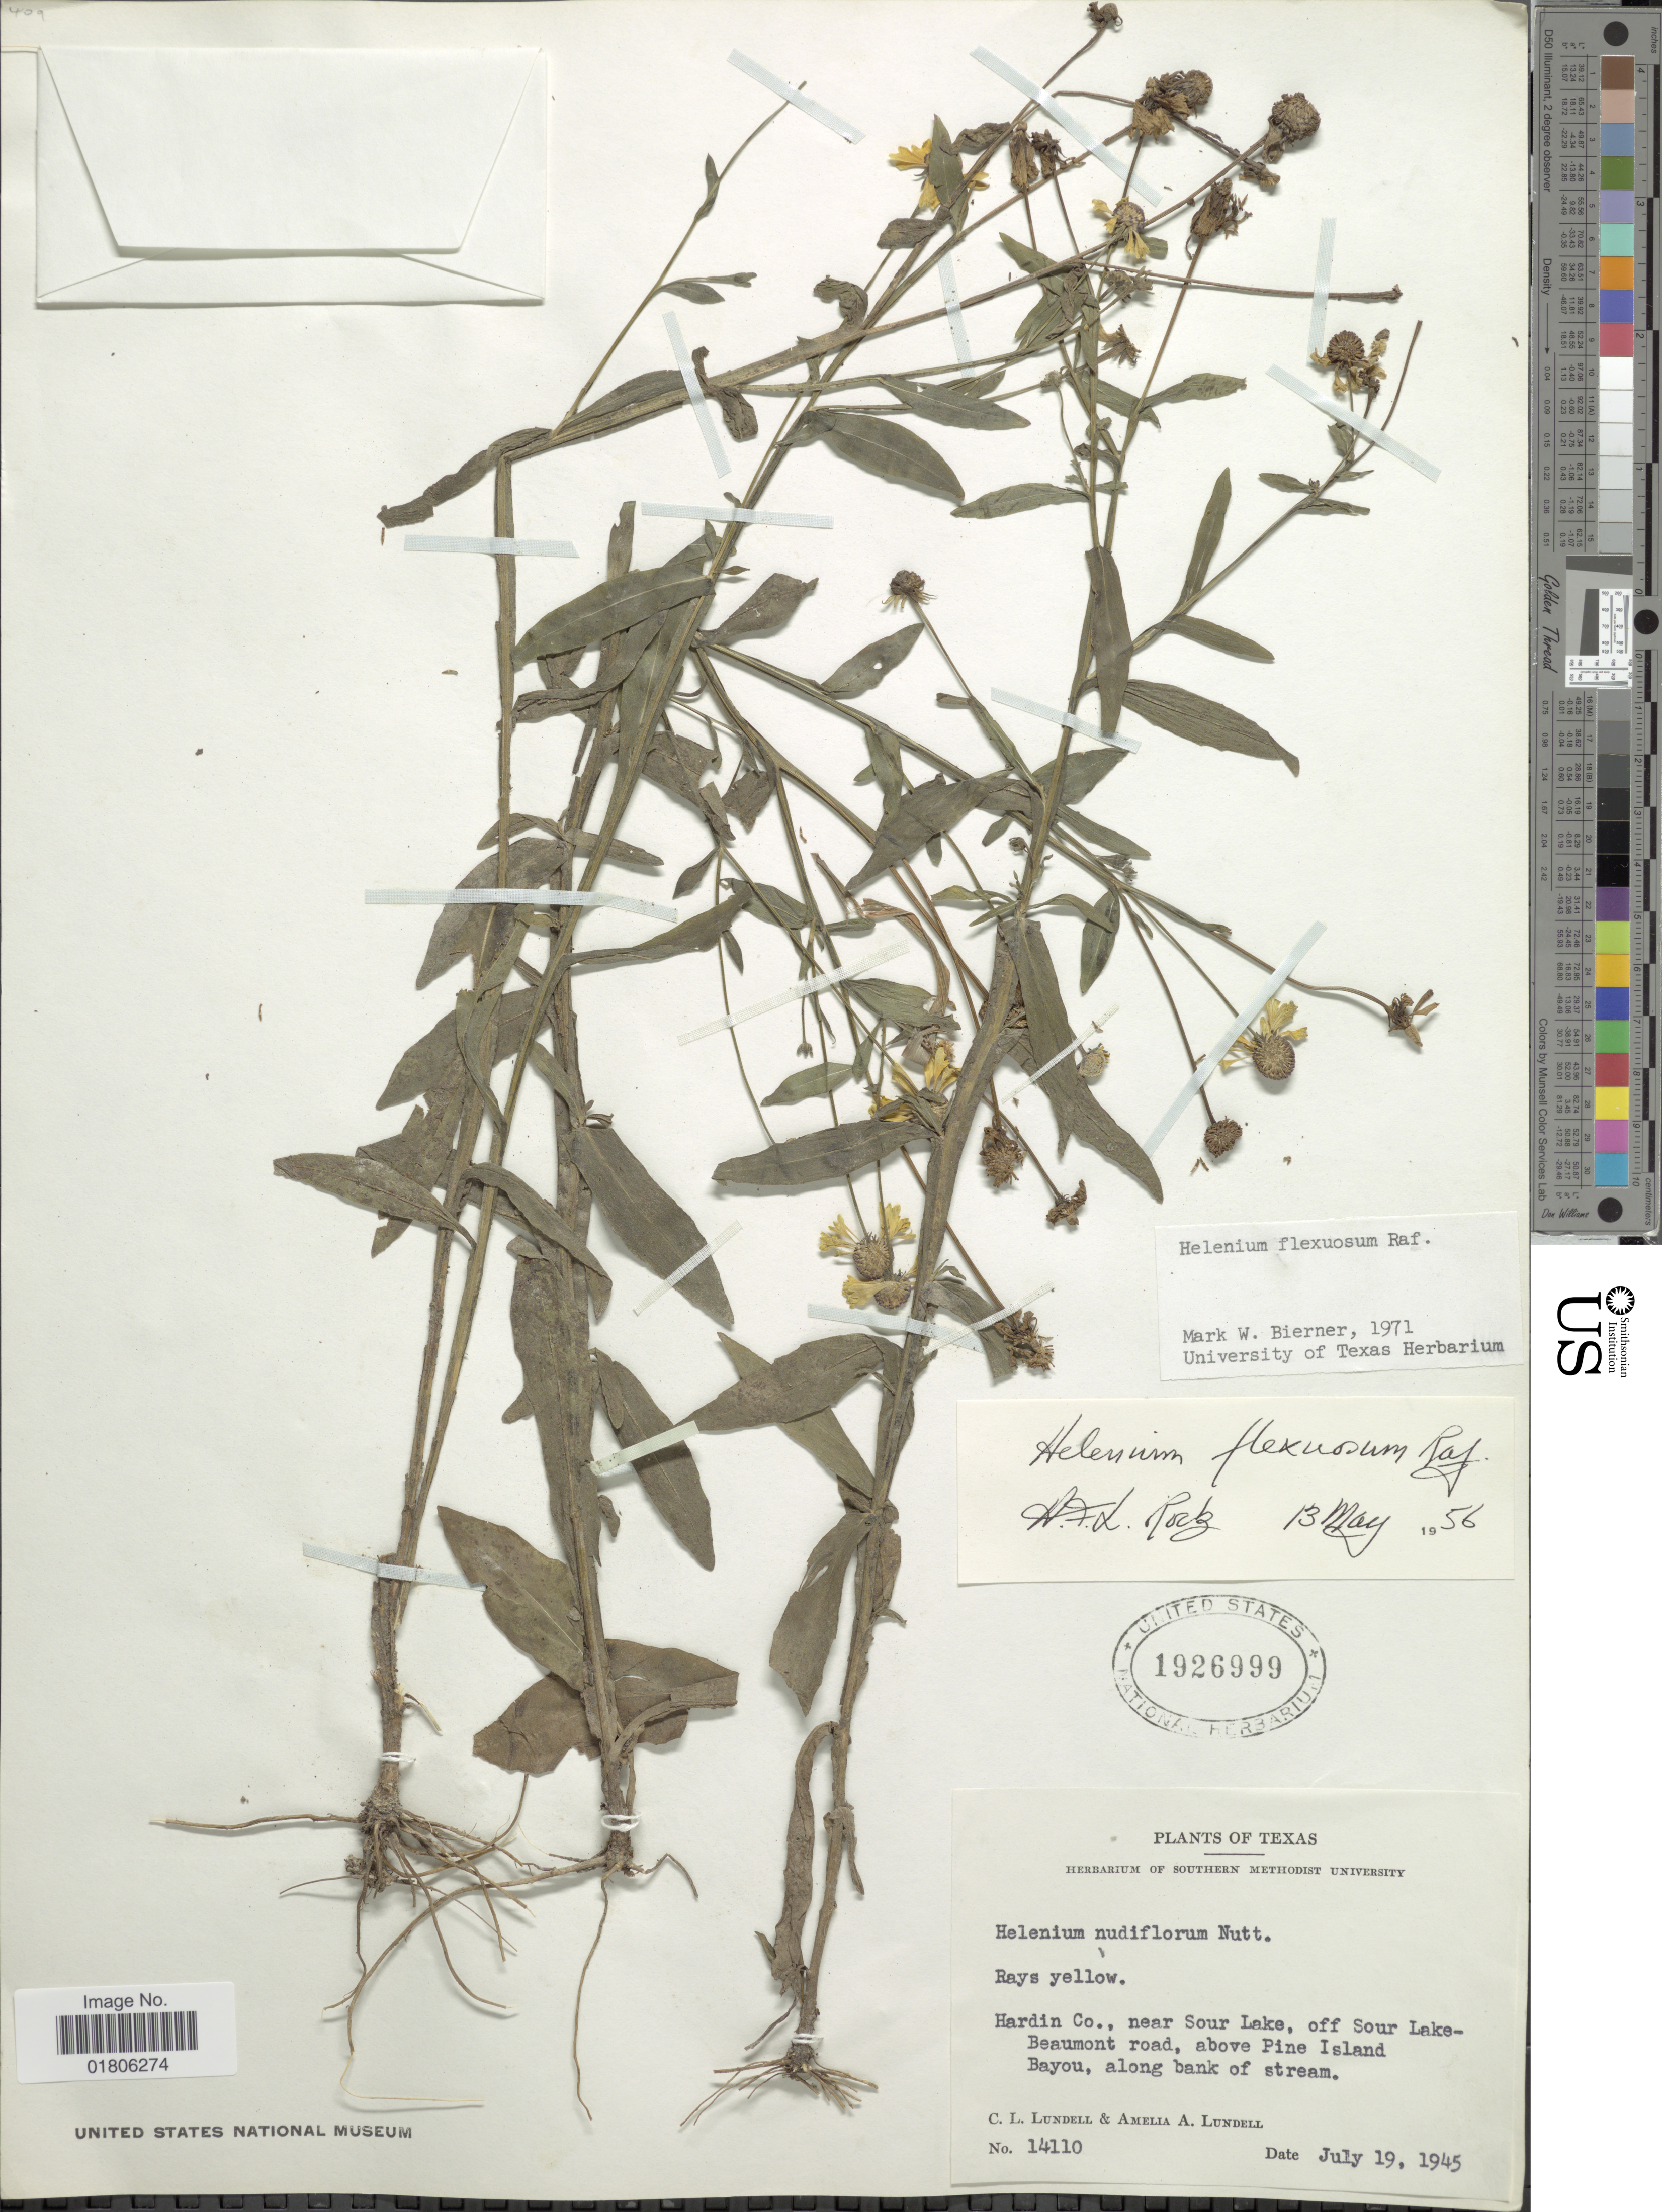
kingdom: Plantae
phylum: Tracheophyta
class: Magnoliopsida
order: Asterales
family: Asteraceae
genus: Helenium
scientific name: Helenium flexuosum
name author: Raf.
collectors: C. L. Lundell & A. A. Lundell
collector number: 14110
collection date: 1945-07-19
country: United States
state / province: Texas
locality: Hardin Co., near Sour Lake, off Sour Lake-Beaumont road, above Pine Island bayou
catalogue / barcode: US 1926999